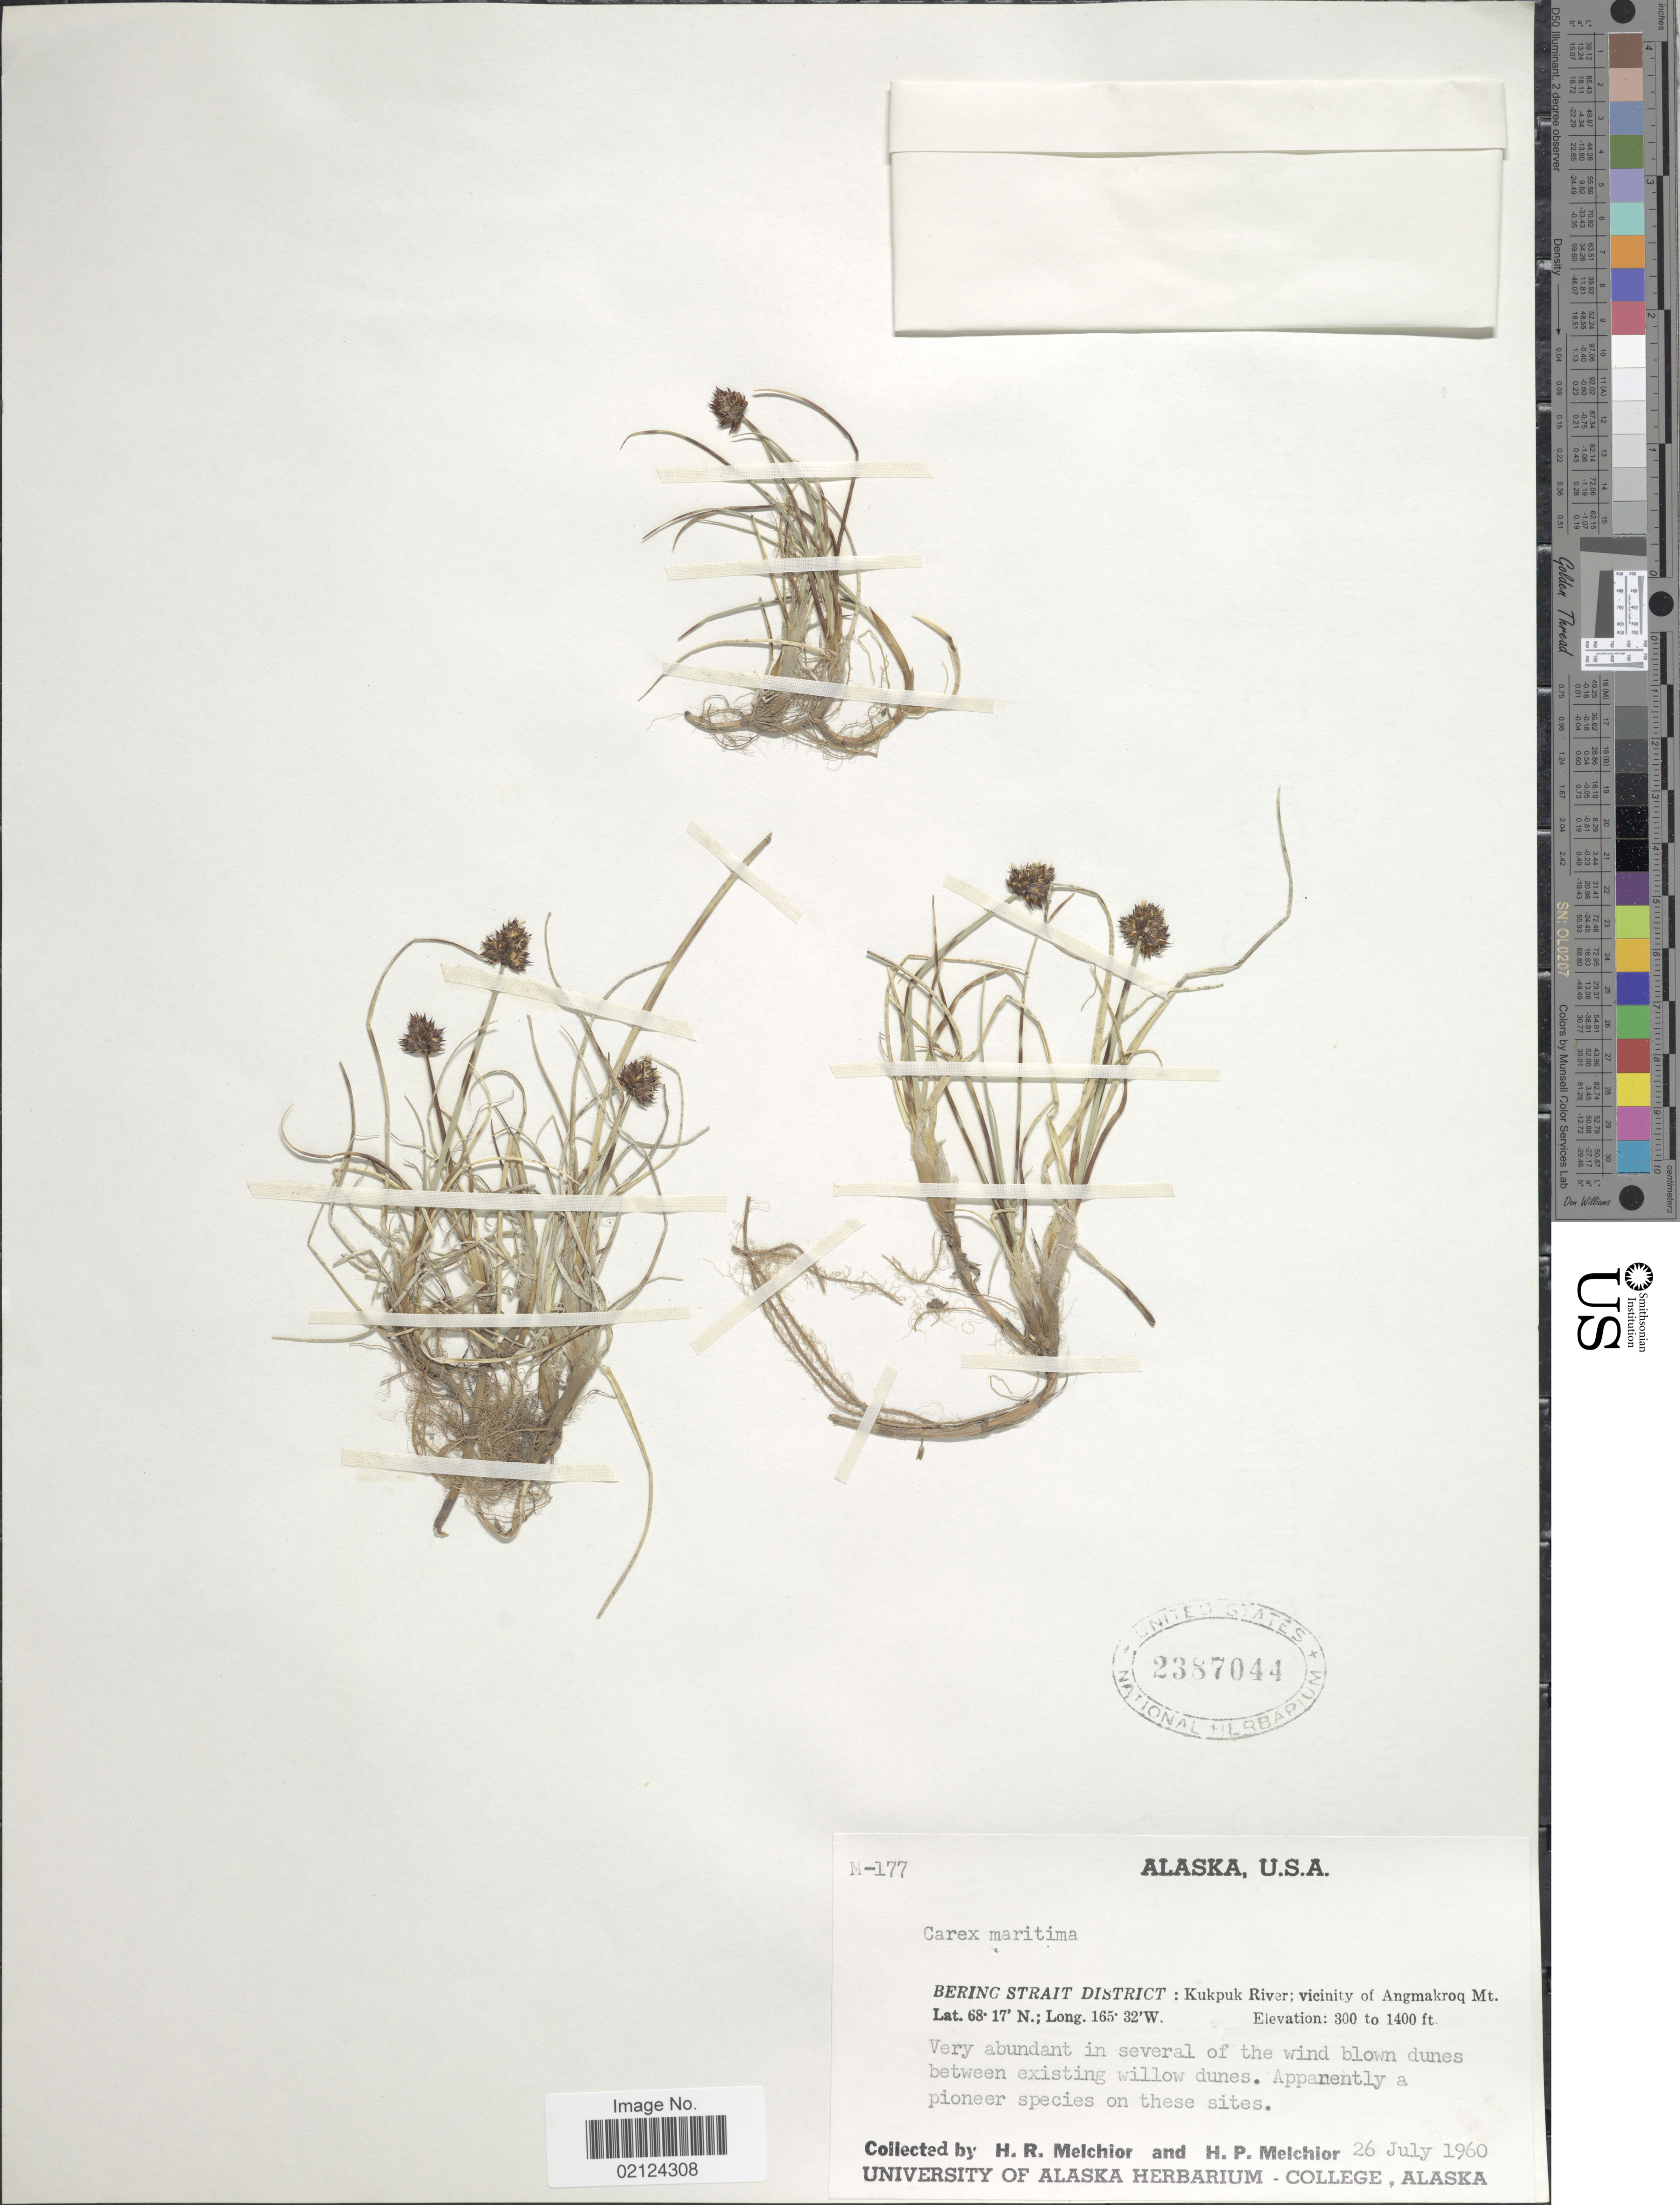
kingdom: Plantae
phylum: Tracheophyta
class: Liliopsida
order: Poales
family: Cyperaceae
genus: Carex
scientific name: Carex maritima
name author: Gunnerus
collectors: H. R. Melchior & H. P. Melchior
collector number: M-177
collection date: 1960-07-26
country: United States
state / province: Alaska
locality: Bering Strait District: Kukpuk River; vicinity of Angmakroq Mt.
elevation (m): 91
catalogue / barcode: US 2387044